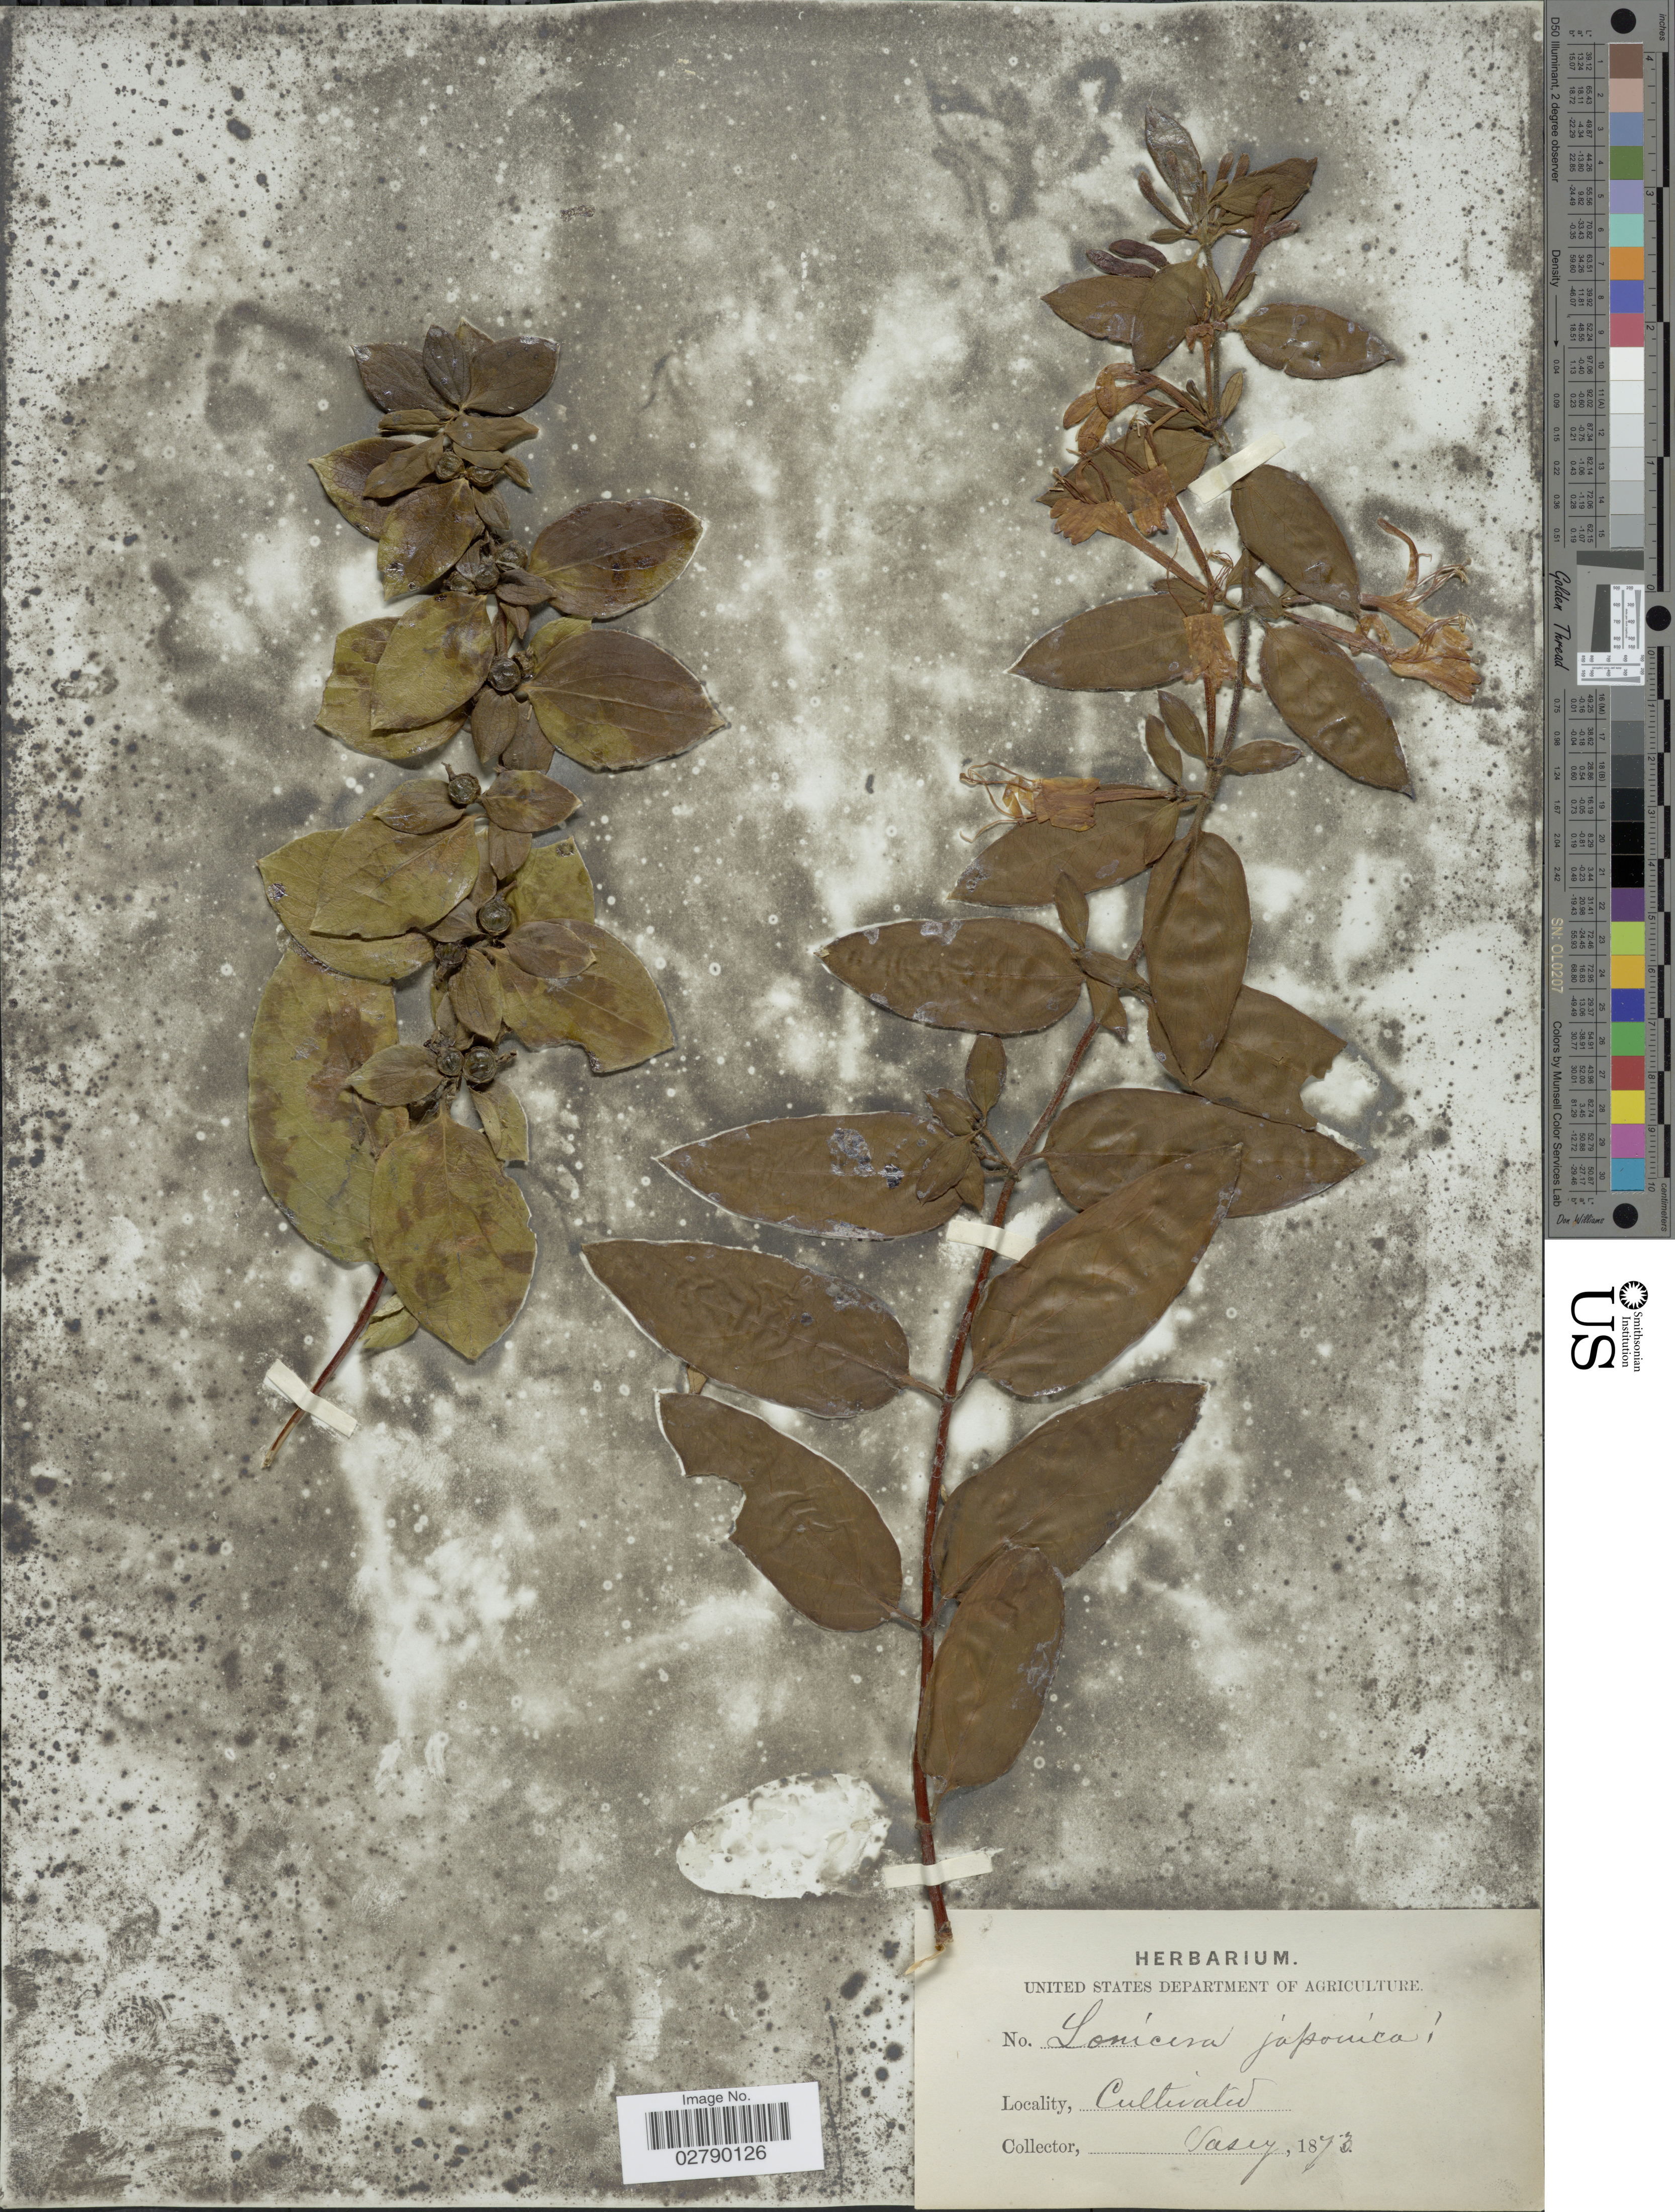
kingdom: Plantae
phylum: Tracheophyta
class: Magnoliopsida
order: Dipsacales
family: Caprifoliaceae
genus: Lonicera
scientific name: Lonicera japonica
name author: Thunb.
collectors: Vasey, --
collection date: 1873